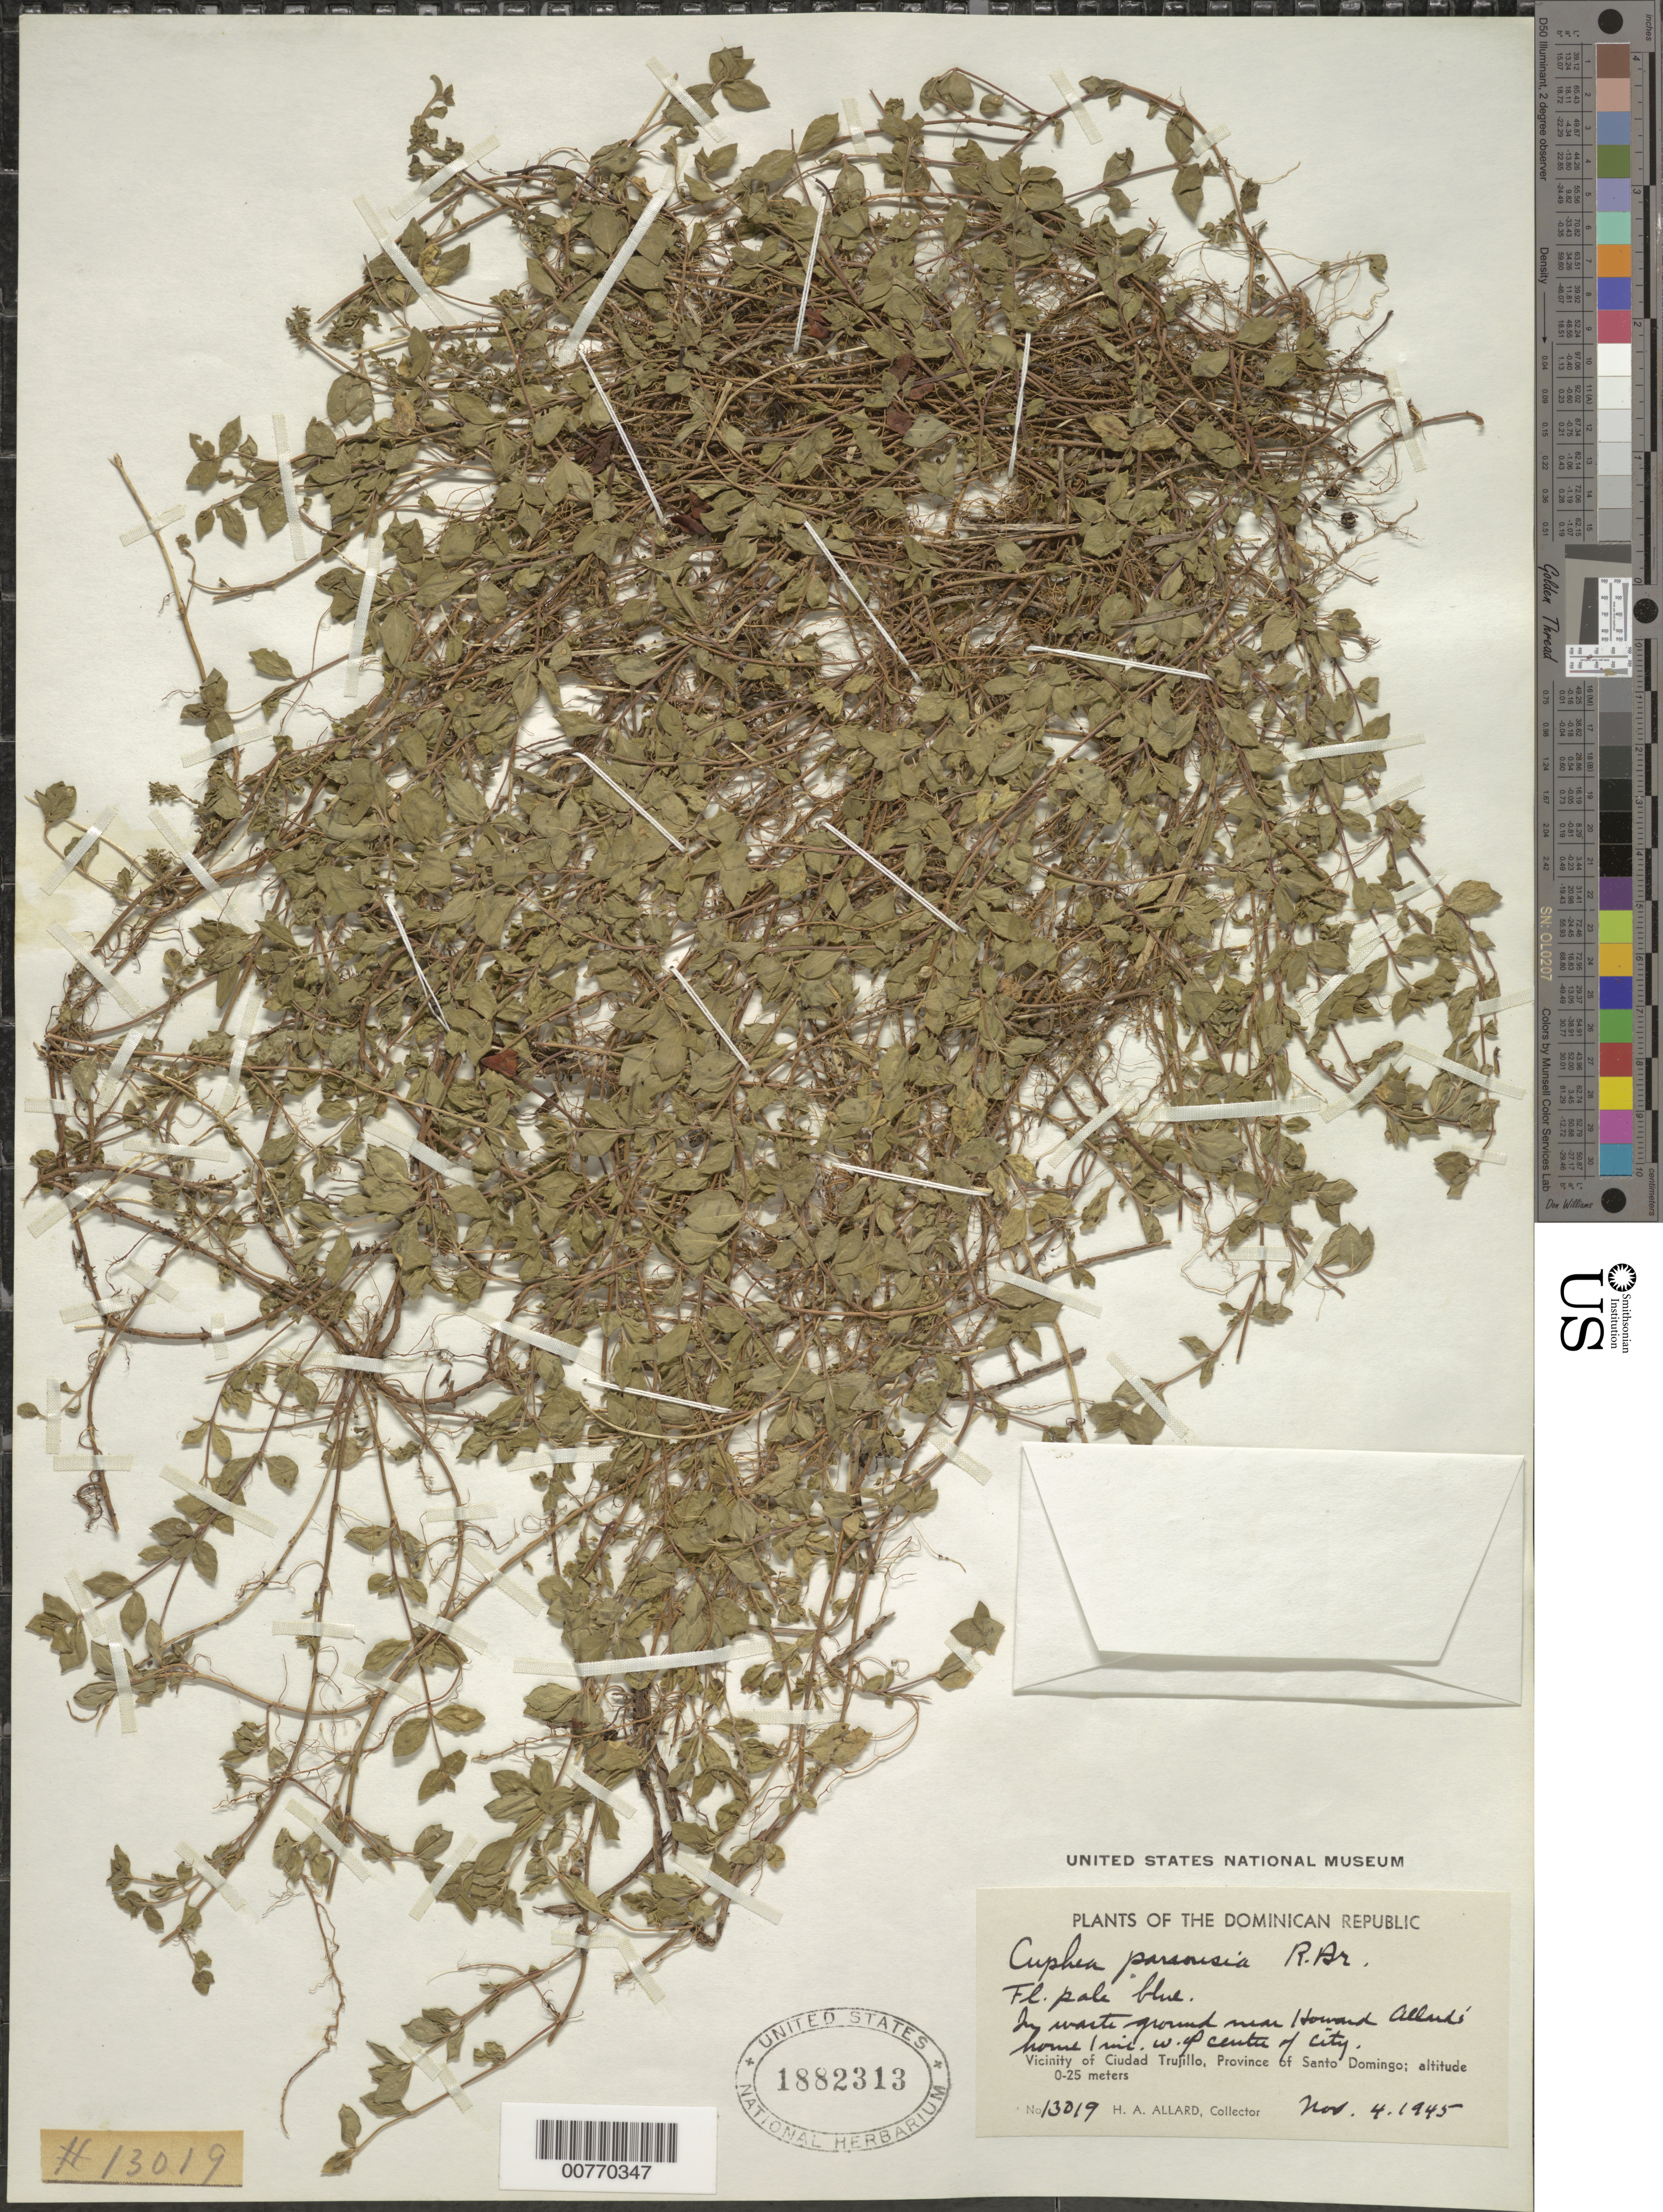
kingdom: Plantae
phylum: Tracheophyta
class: Magnoliopsida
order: Myrtales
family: Lythraceae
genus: Cuphea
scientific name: Cuphea parsonsia var. parsonsia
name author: (L.) R. Br. ex Steud.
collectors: H. A. Allard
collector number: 13019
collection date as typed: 04 Nov 1945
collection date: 1945-11-04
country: Dominican Republic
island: Hispaniola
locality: Vicinity of Trujillo, Province of Santo Domingo, near Howard Allard's home, 1 mile west of center of city.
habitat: Waste ground.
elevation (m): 0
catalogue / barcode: US 1882313